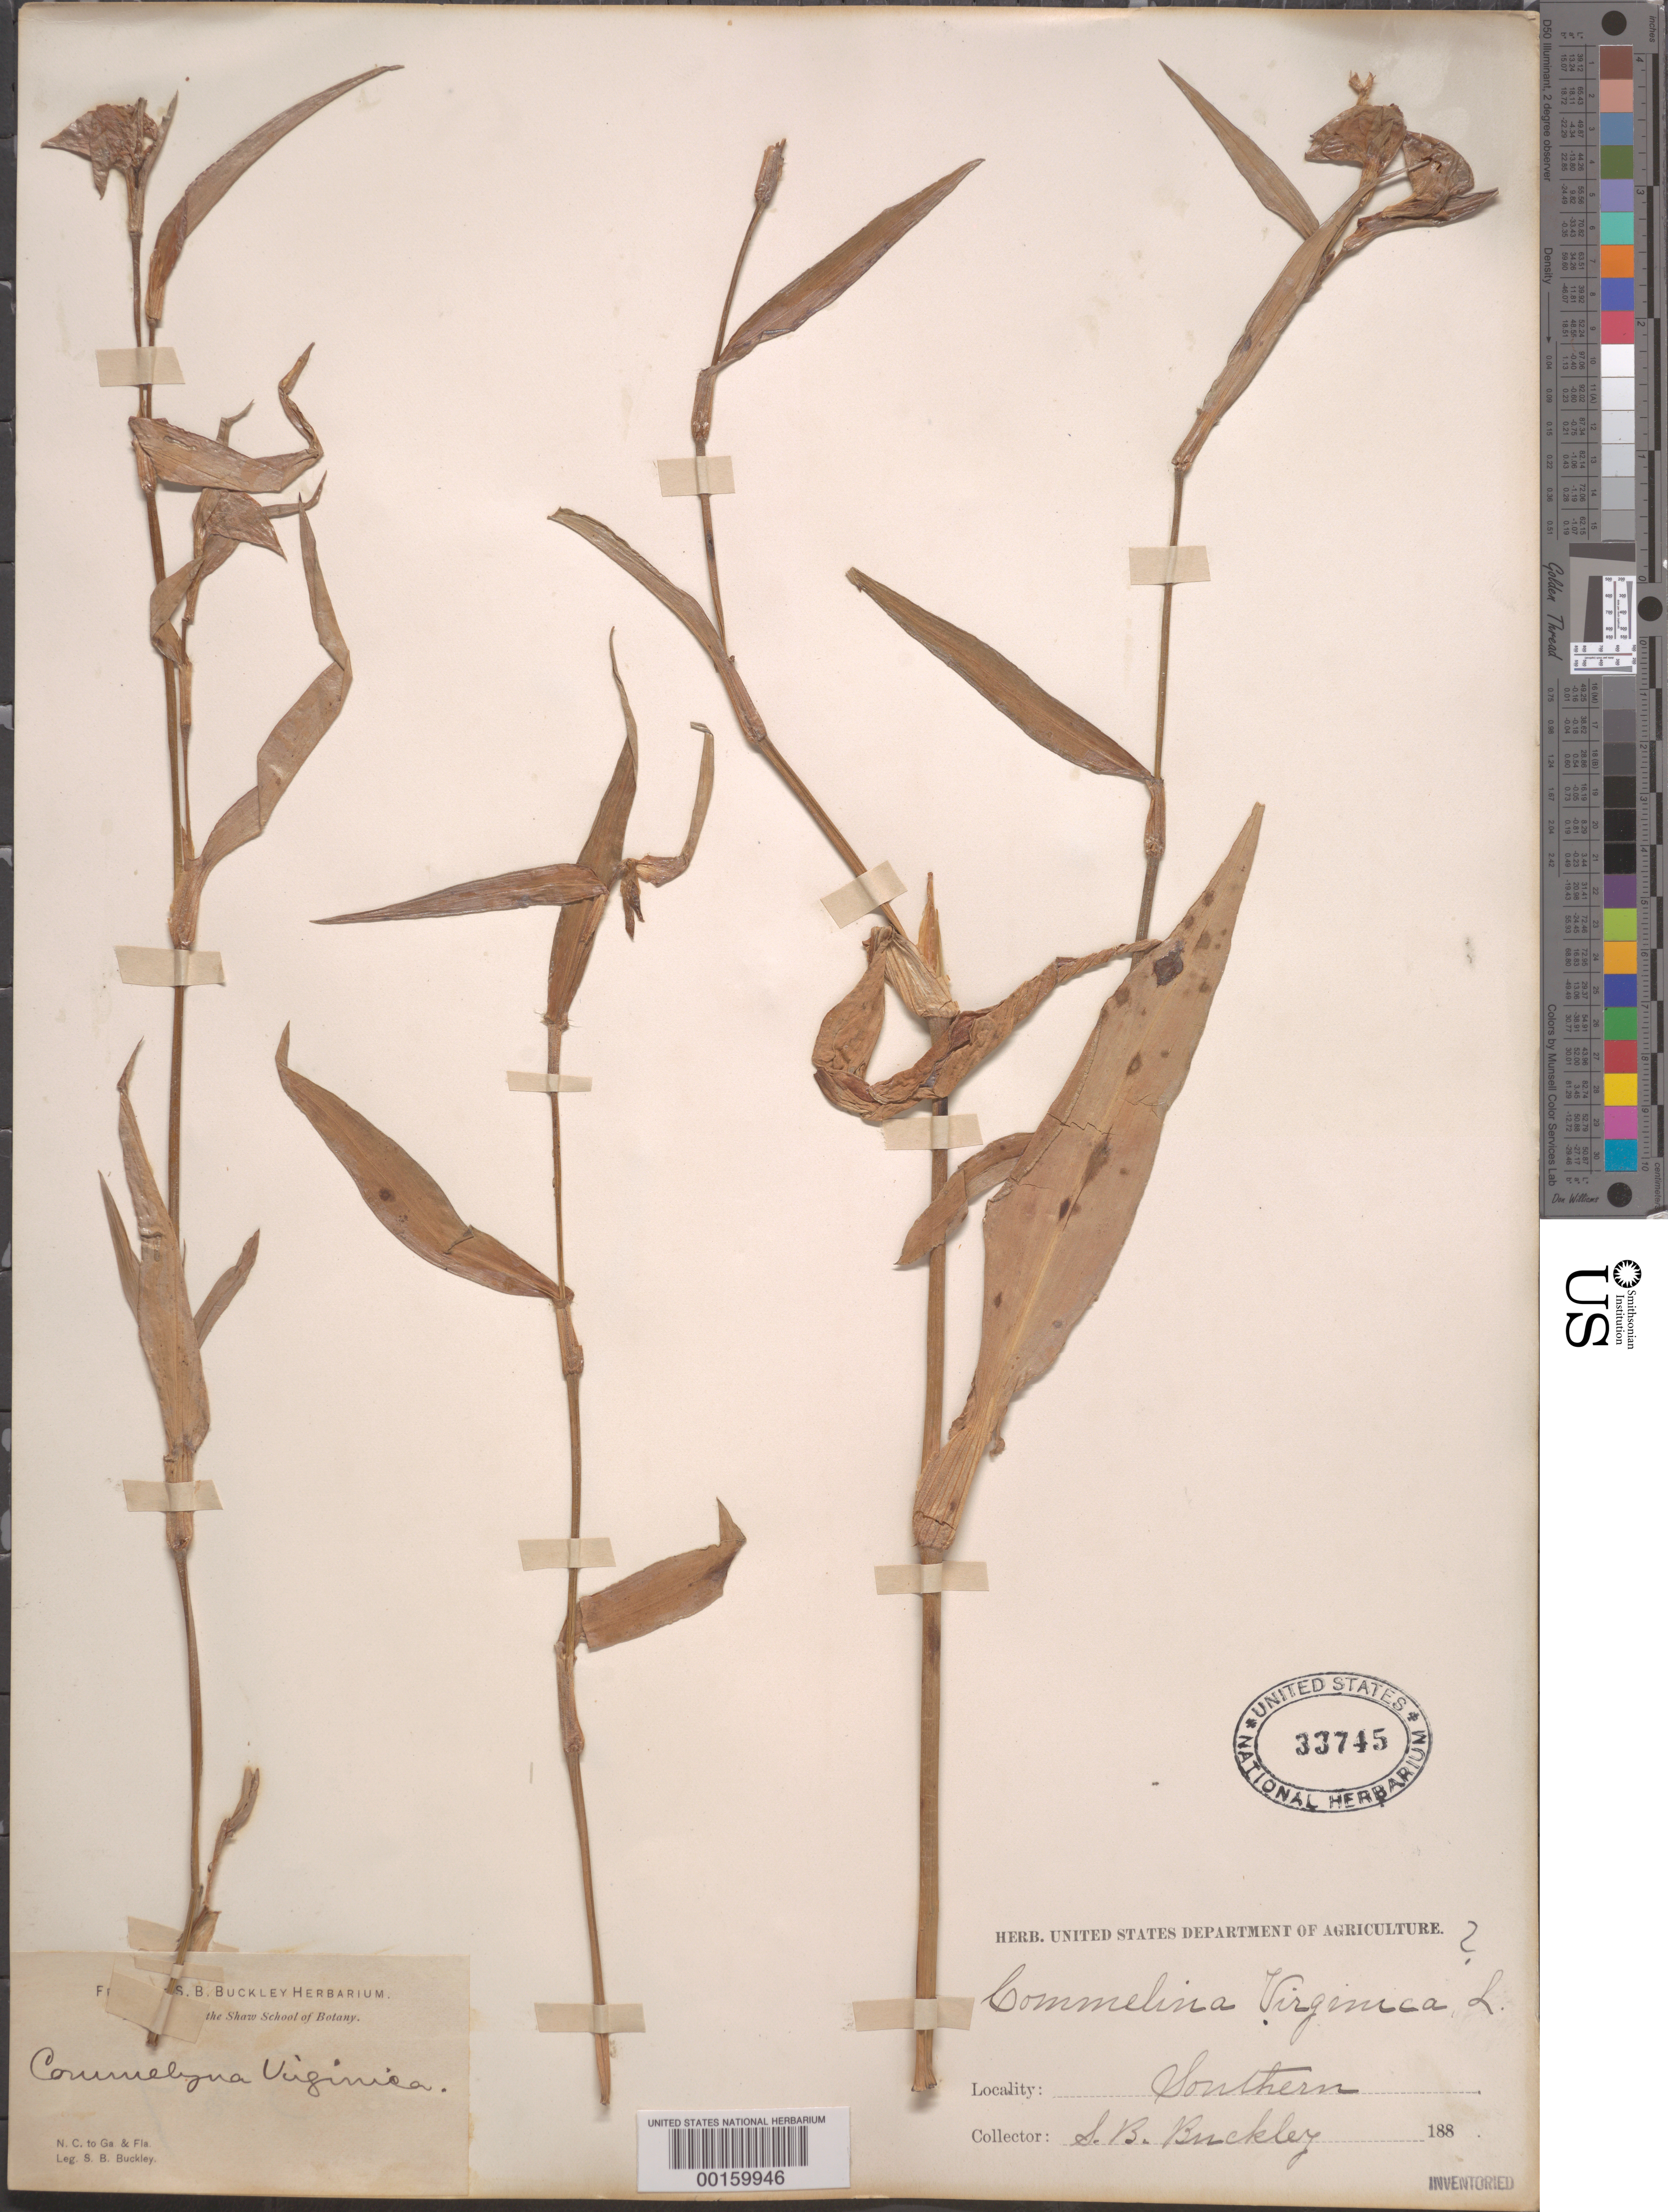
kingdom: Plantae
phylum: Tracheophyta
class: Liliopsida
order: Commelinales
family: Commelinaceae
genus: Commelina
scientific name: Commelina erecta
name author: L.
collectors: S. B. Buckley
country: United States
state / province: Florida / Georgia / North Carolina / South Carolina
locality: North carolina to georgia and florida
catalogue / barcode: US 33745